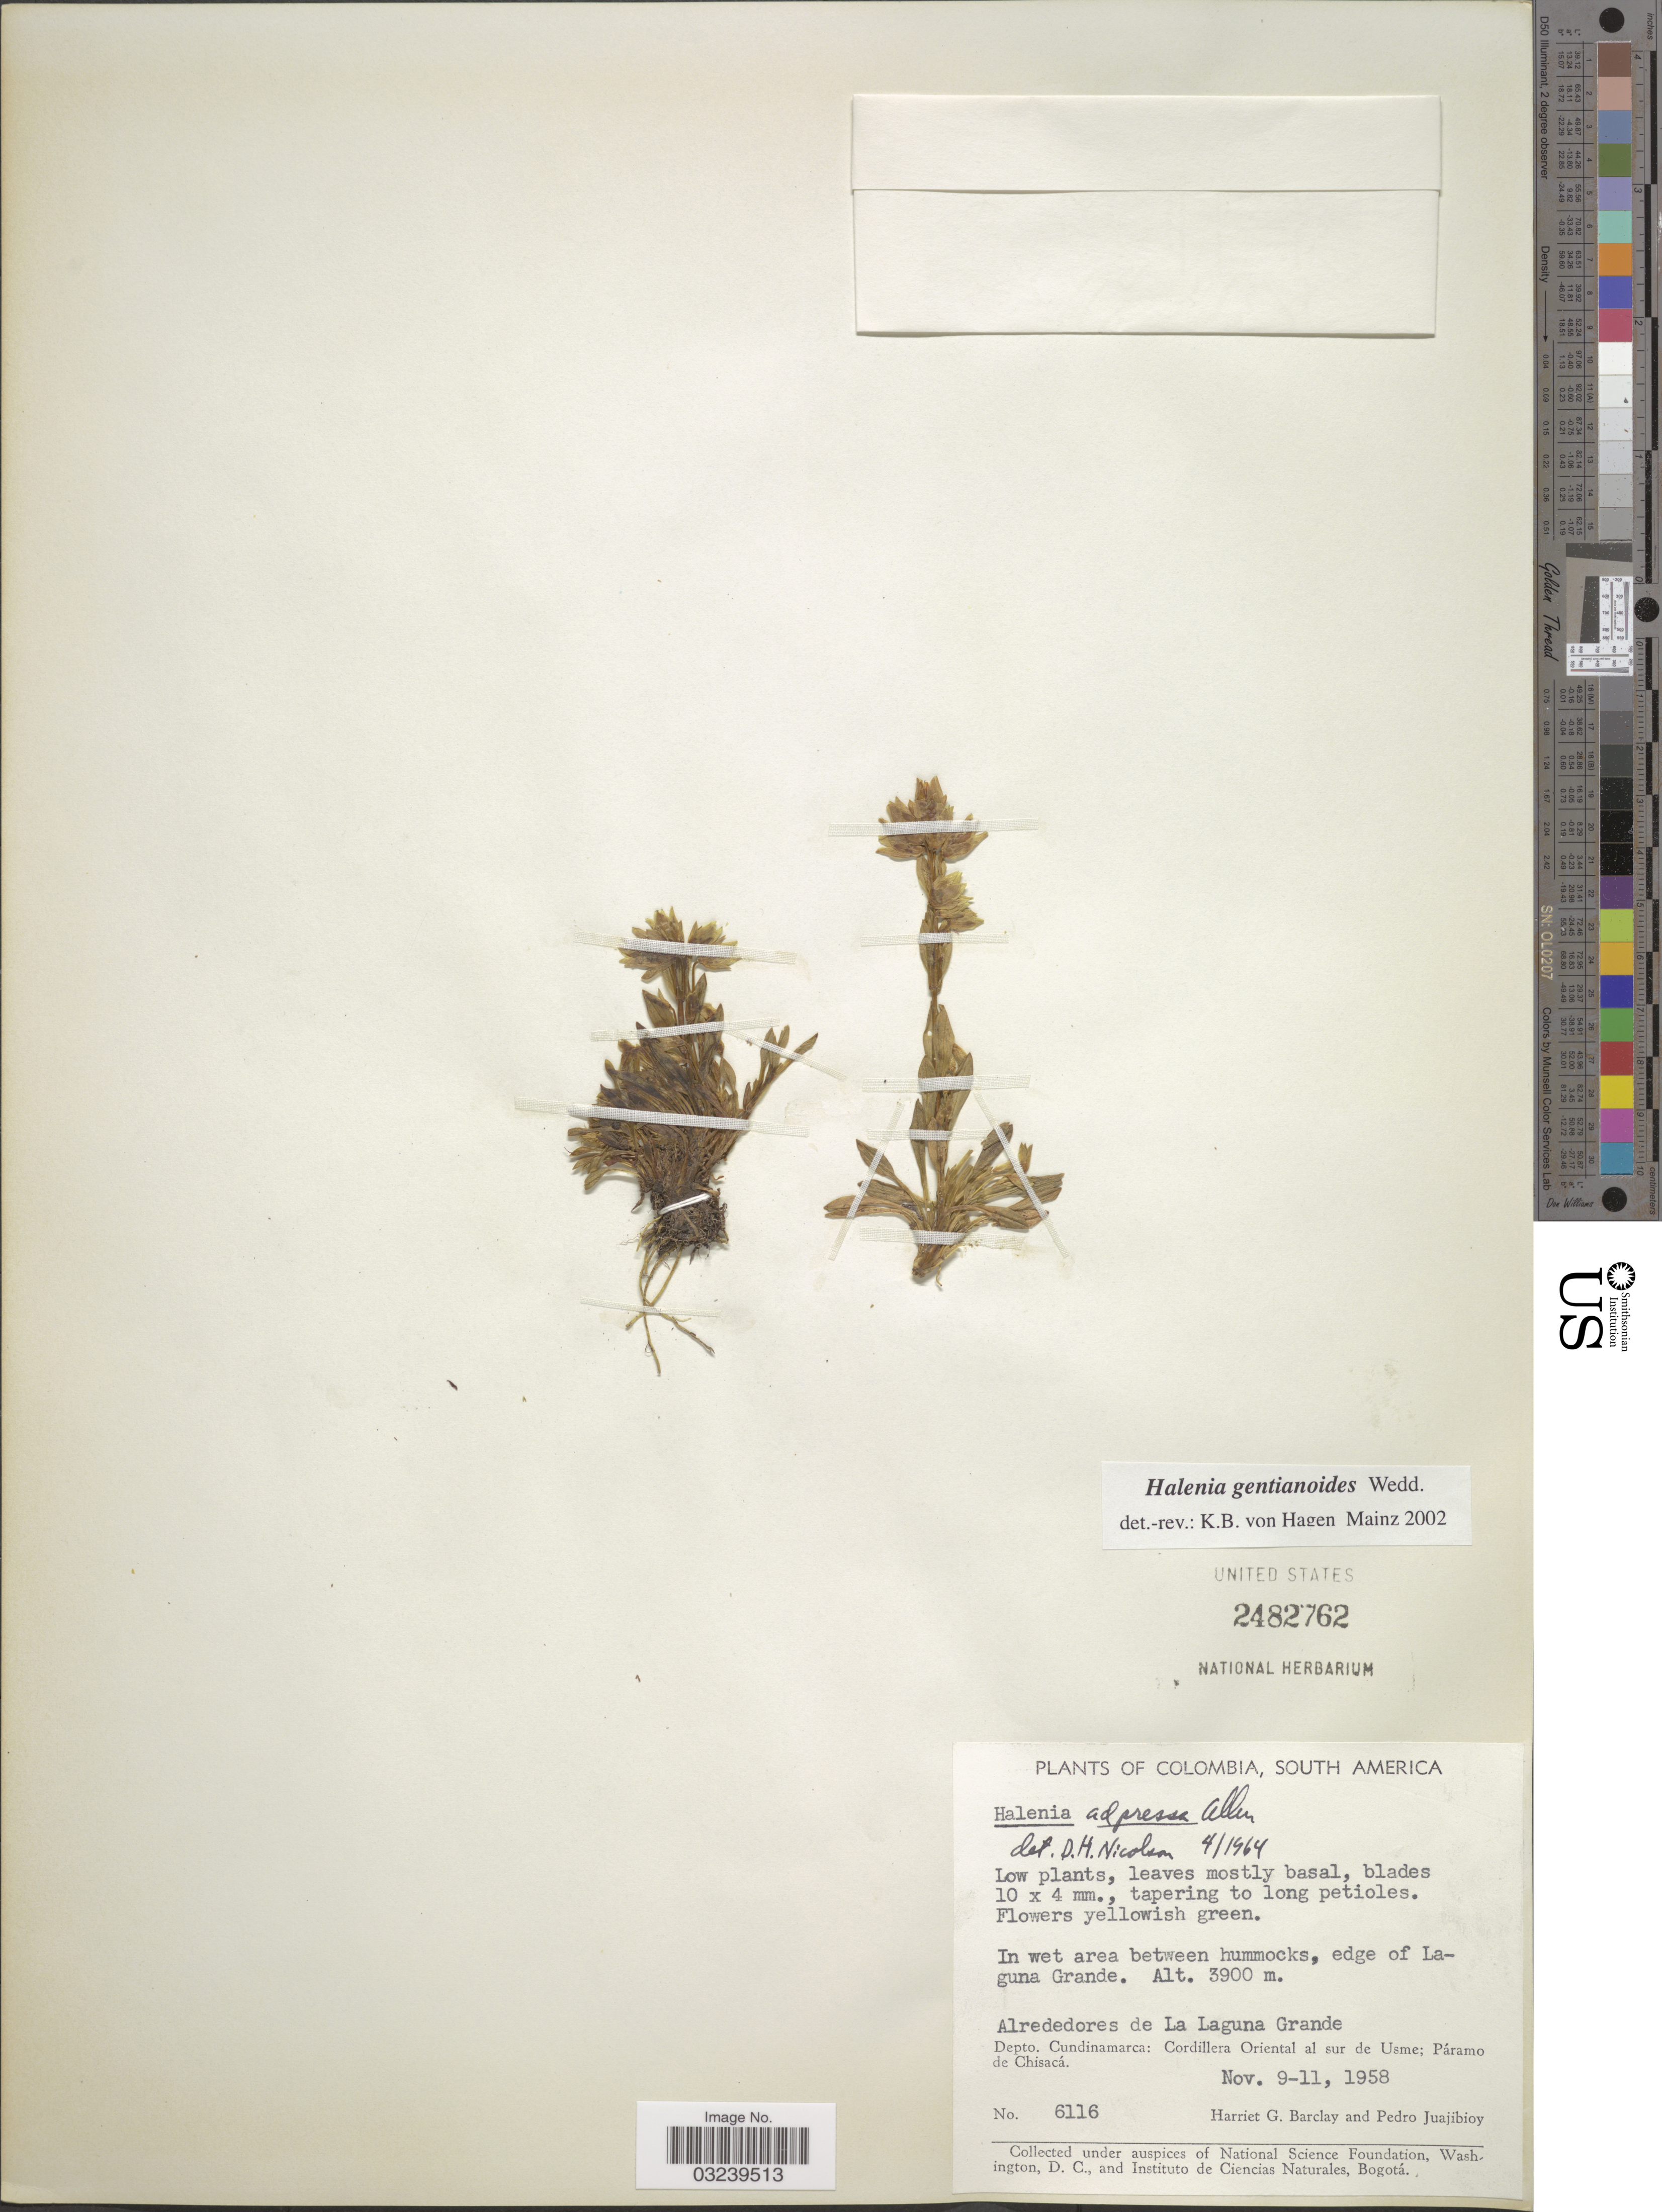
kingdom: Plantae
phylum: Tracheophyta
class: Magnoliopsida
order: Gentianales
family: Gentianaceae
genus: Halenia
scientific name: Halenia gentianoides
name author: Wedd.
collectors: H. G. Barclay & P. Juajibioy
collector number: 6116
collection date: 1958-11-09/1958-11-11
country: Colombia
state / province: Cundinamarca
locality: In wet area between hummocks, edge of Laguna Grande, Alrededores de La Laguna Grande, Depto. Cundinamarca: Cordillera Oriental al sur de Usme: Páramo de Chisacá.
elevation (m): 3900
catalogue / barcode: US 2482762